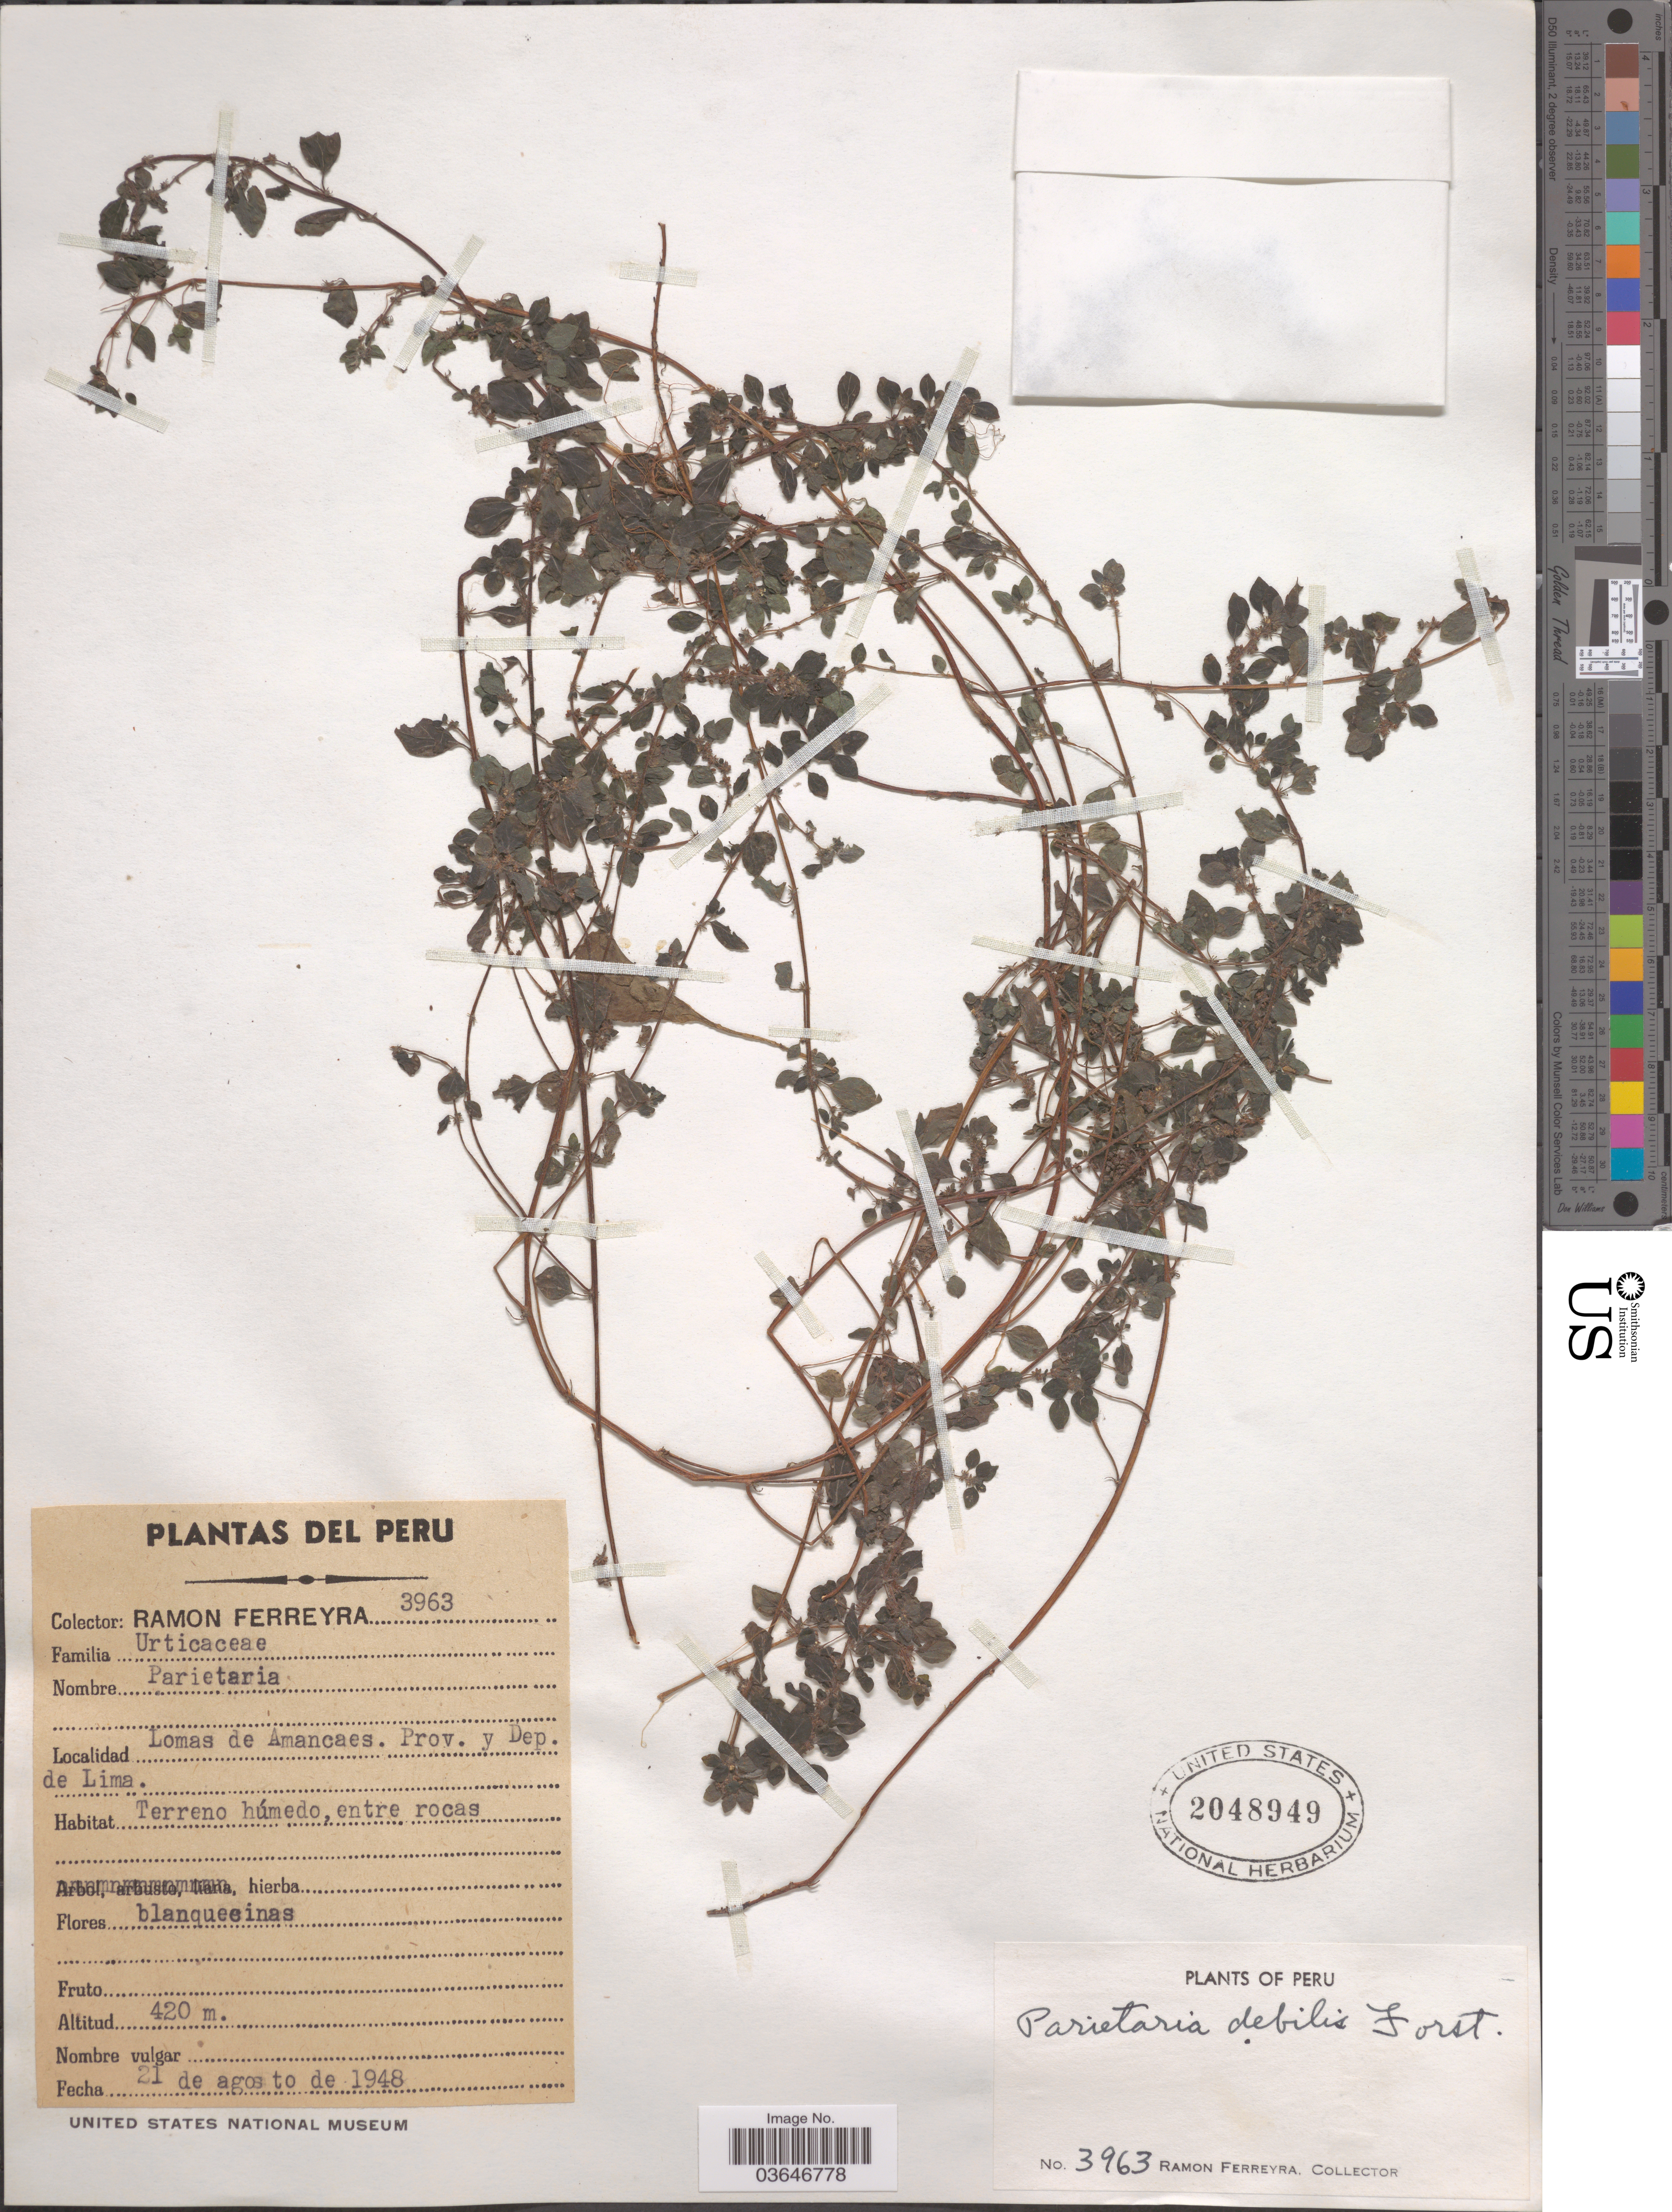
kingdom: Plantae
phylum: Tracheophyta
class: Magnoliopsida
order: Rosales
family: Urticaceae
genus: Parietaria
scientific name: Parietaria debilis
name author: G. Forst.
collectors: R. A. Ferreyra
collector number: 3963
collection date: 1948-08-21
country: Peru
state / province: Lima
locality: Lomas de Amancaes. Prov. y Dep. de Lima.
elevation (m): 420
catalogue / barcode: US 2048949